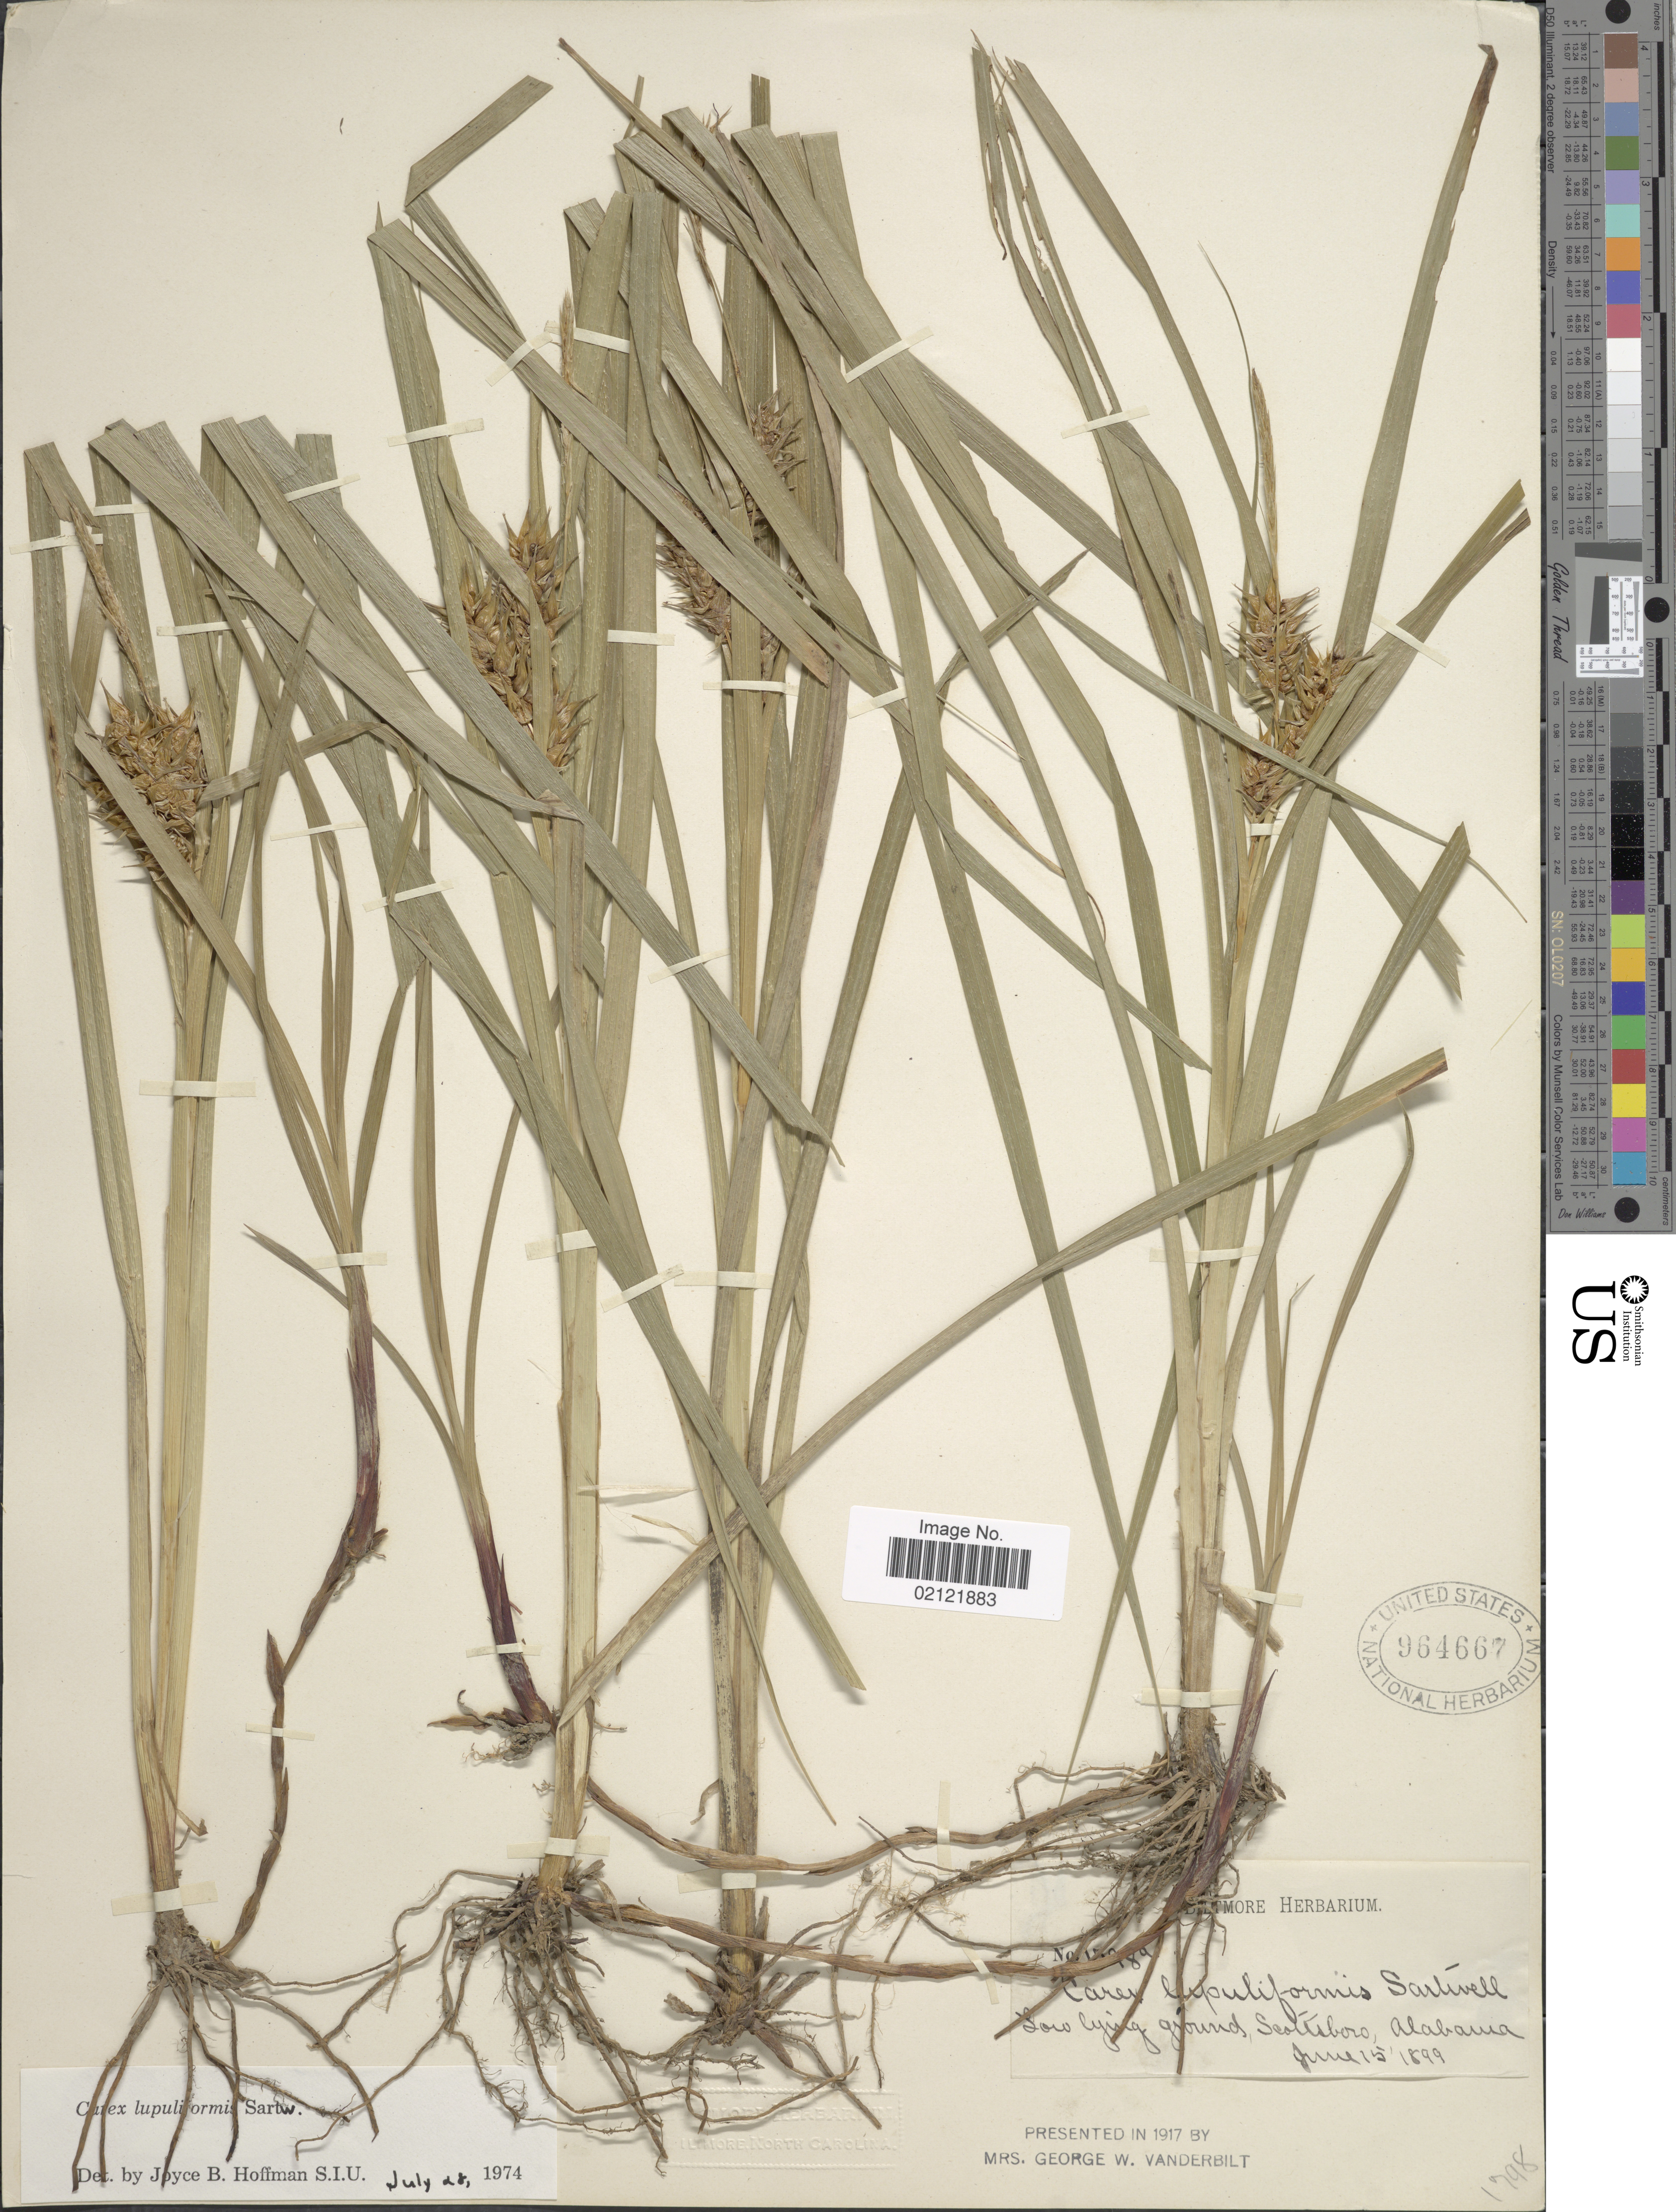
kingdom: Plantae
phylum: Tracheophyta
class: Liliopsida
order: Poales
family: Cyperaceae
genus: Carex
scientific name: Carex lupulina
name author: Muhl. ex Willd.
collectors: ex herb. Biltmore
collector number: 1598a*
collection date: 1899-06-15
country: United States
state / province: Alabama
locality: Low lying ground, Scottsboro, Alabama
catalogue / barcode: US 964667